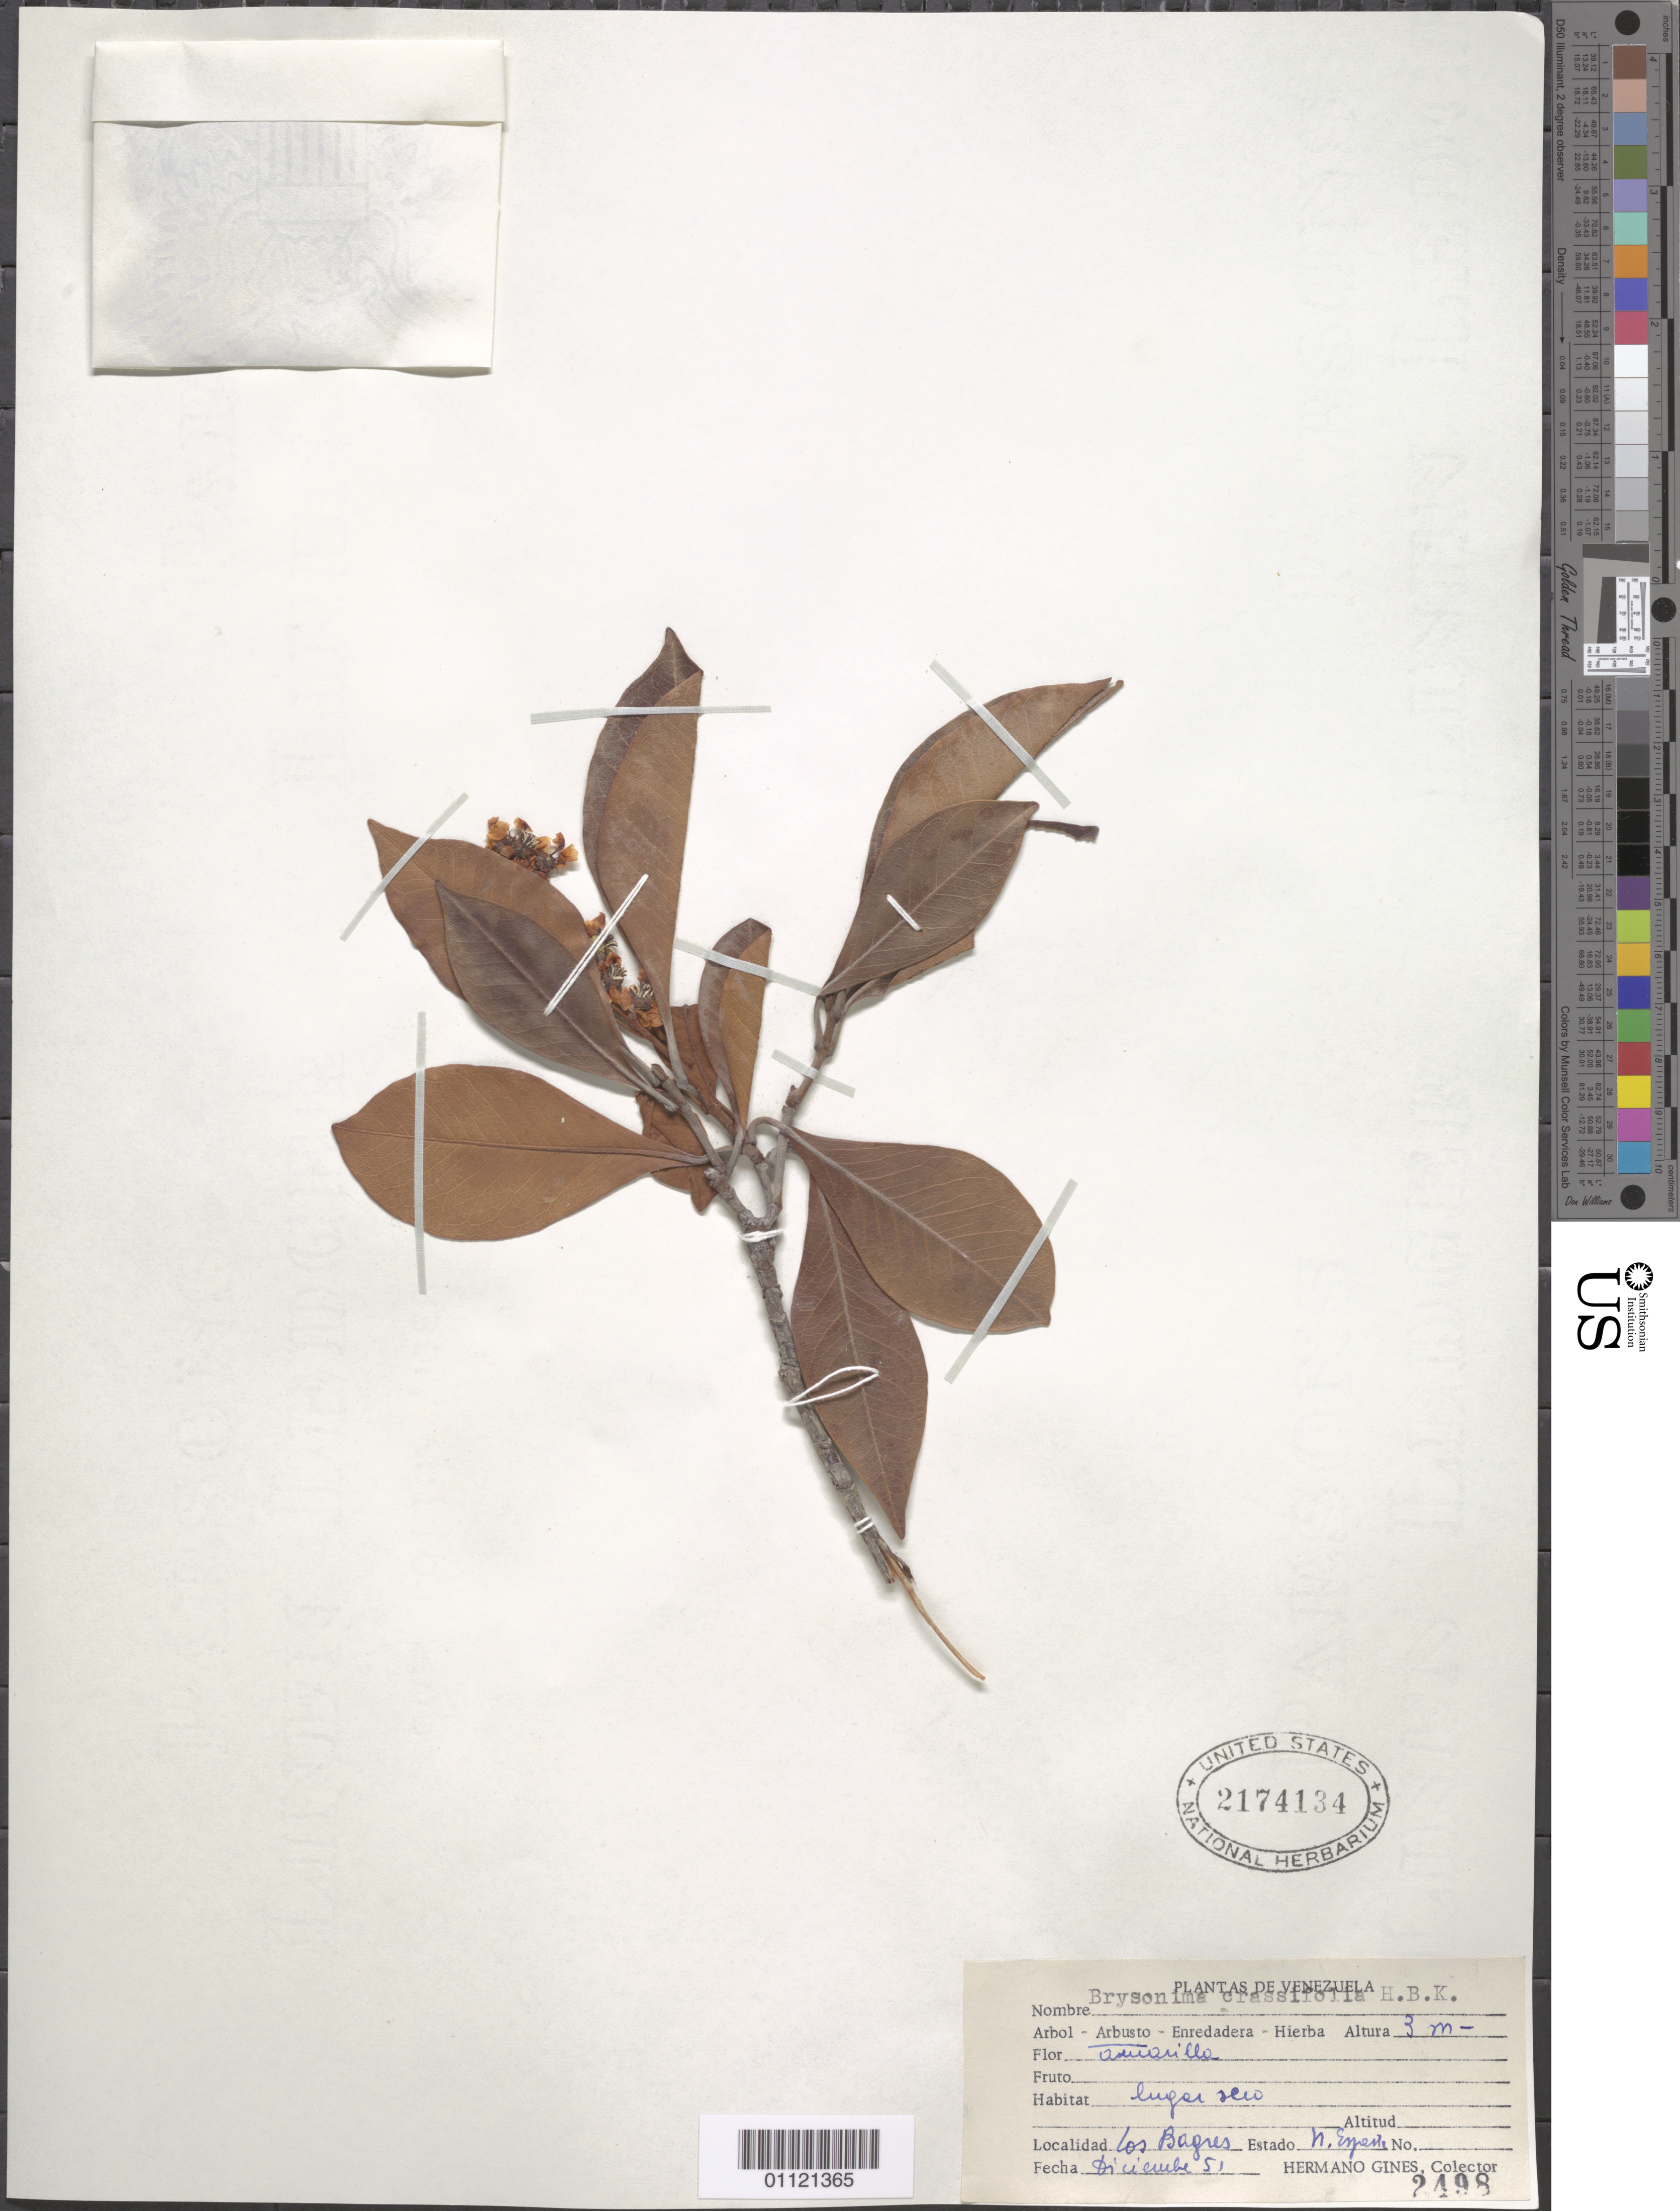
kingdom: Plantae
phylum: Tracheophyta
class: Magnoliopsida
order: Malpighiales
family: Malpighiaceae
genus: Byrsonima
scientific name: Byrsonima crassifolia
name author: (L.) Kunth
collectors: Bro. Gines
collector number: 2498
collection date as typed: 01 Dec 1953 to 31 Dec 1953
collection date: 1953-12-01/1953-12-31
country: Venezuela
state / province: Nueva Esparta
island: Margarita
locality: Los Bagres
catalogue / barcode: US 2174134